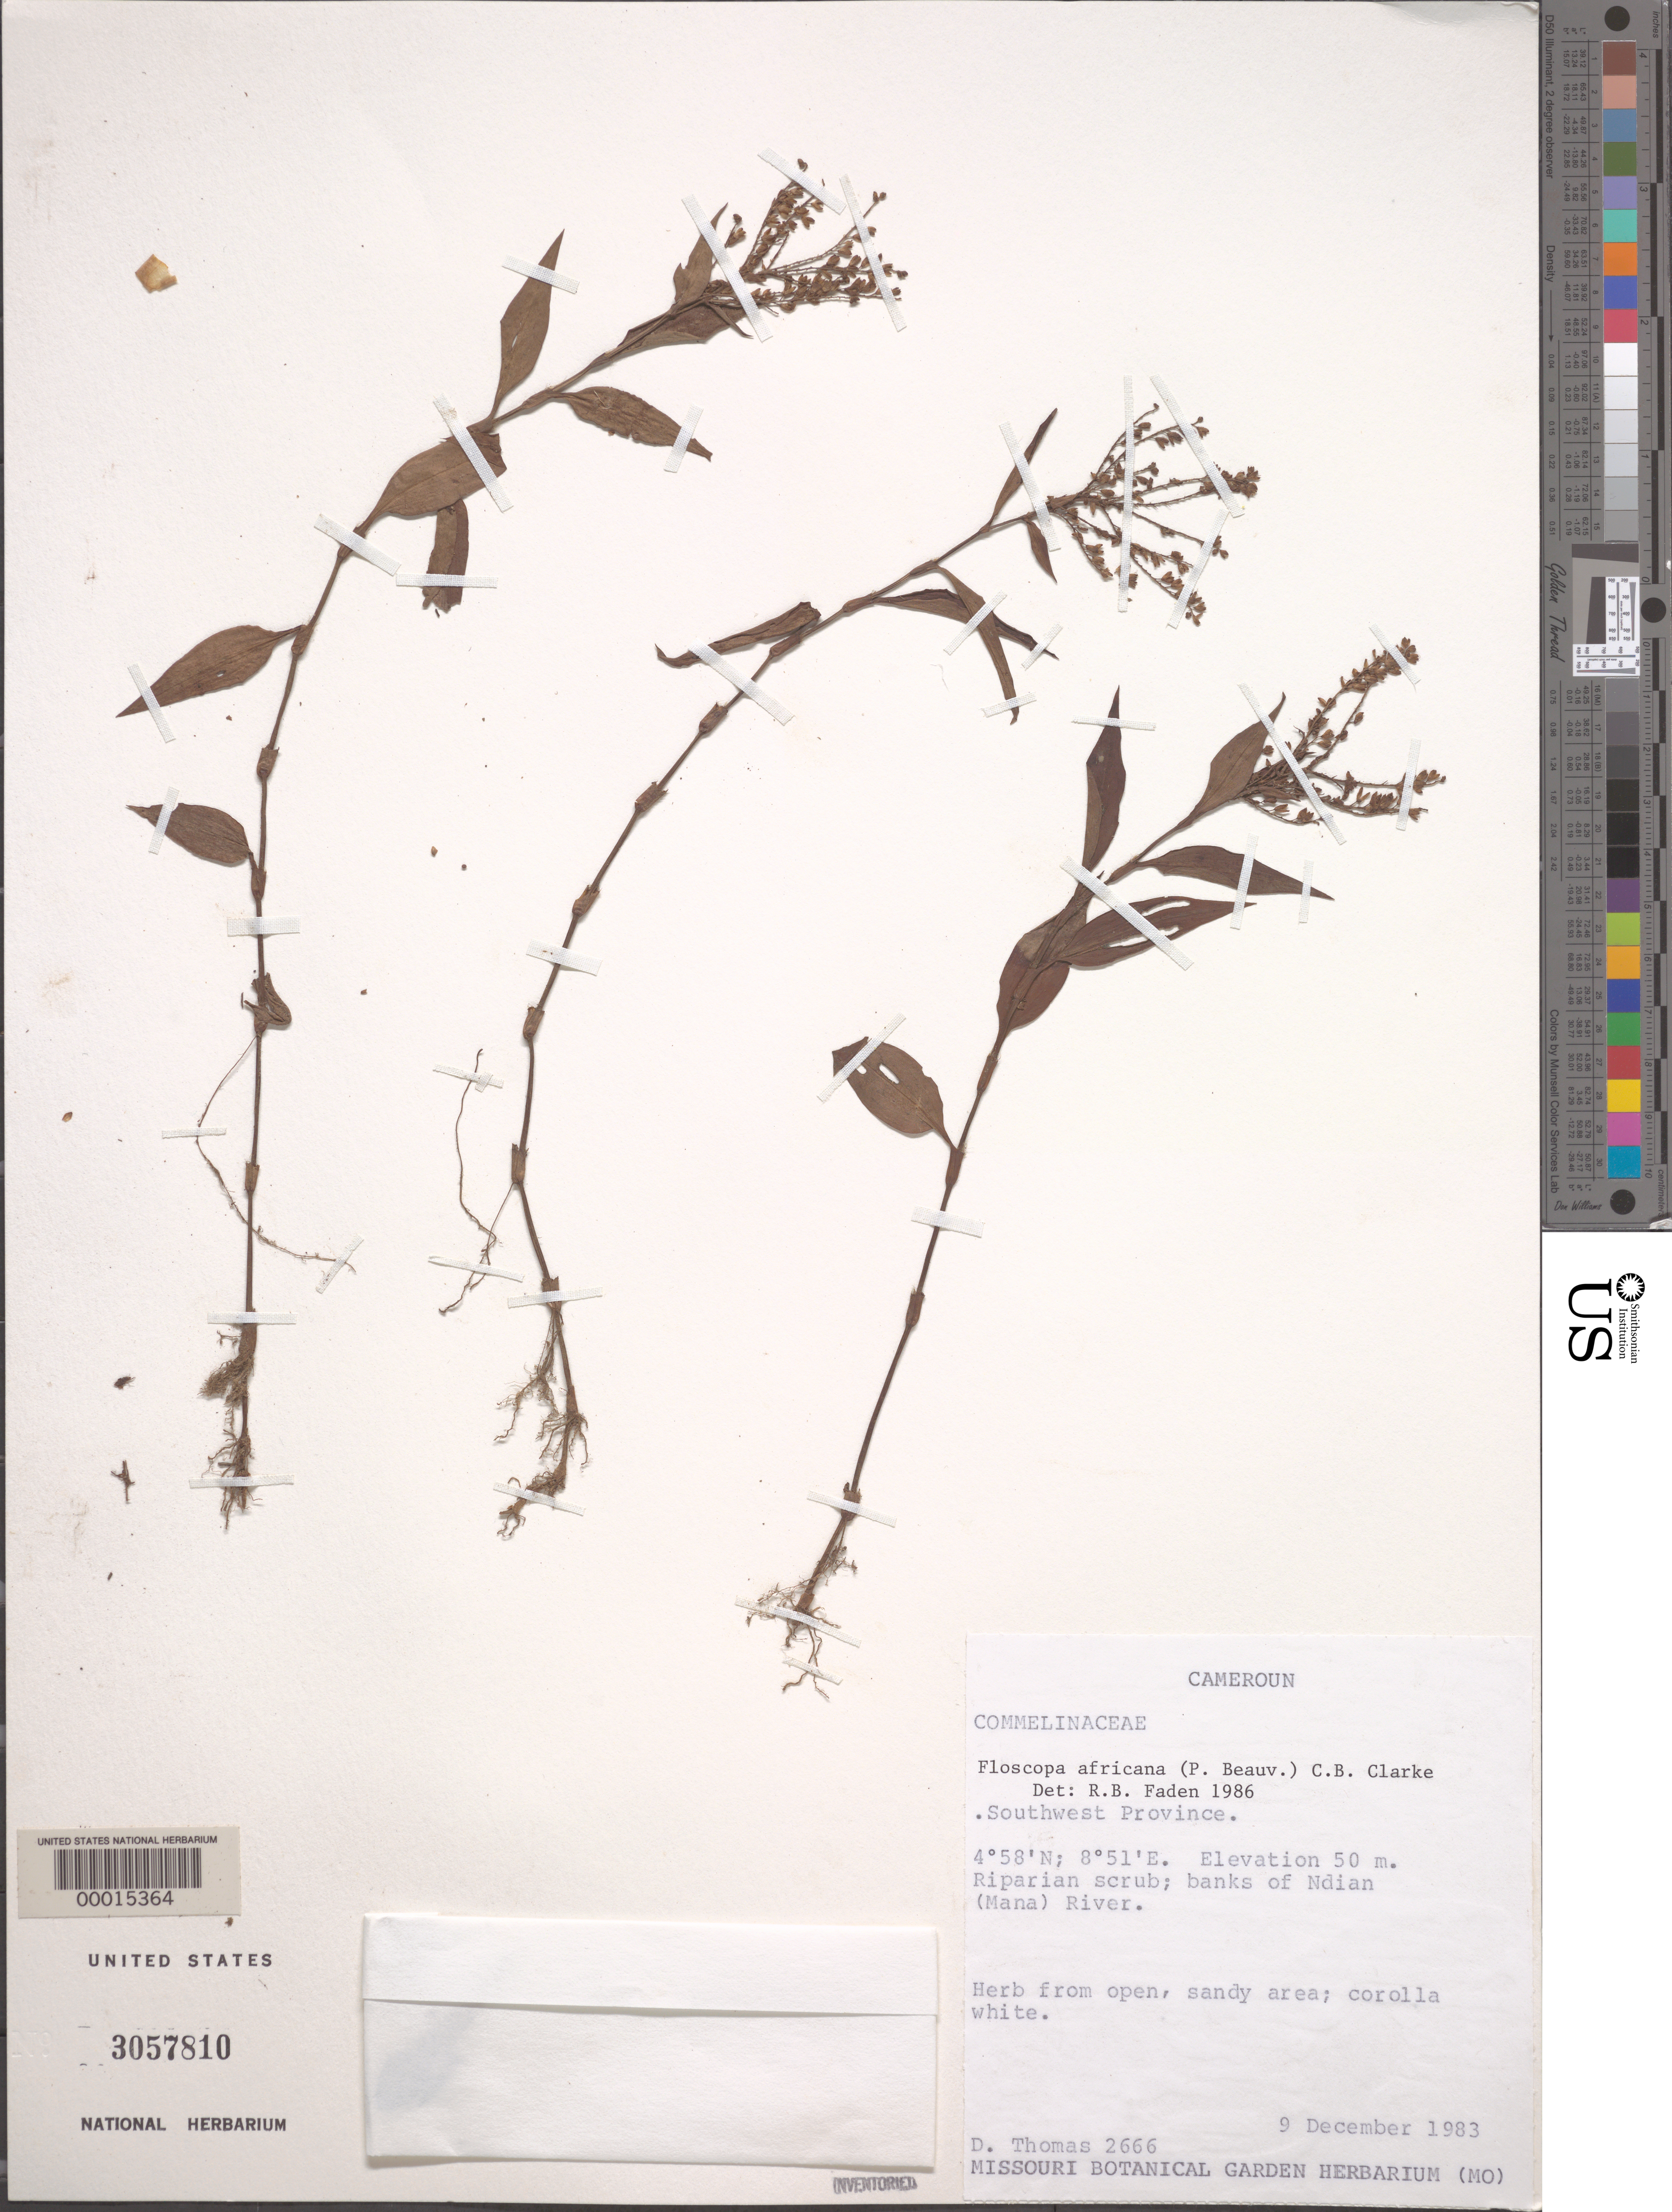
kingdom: Plantae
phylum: Tracheophyta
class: Liliopsida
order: Commelinales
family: Commelinaceae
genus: Floscopa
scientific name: Floscopa africana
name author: (P. Beauv.) C.B. Clarke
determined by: Faden, Robert B., (US), Smithsonian Institution - National Museum of Natural History (UNITED STATES)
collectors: D. Thomas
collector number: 2666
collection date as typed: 09 Dec 1983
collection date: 1983-12-09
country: Cameroon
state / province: Sud-Ouest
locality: Ndian (mana) river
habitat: Sandy riverbanks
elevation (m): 50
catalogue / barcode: US 3057810